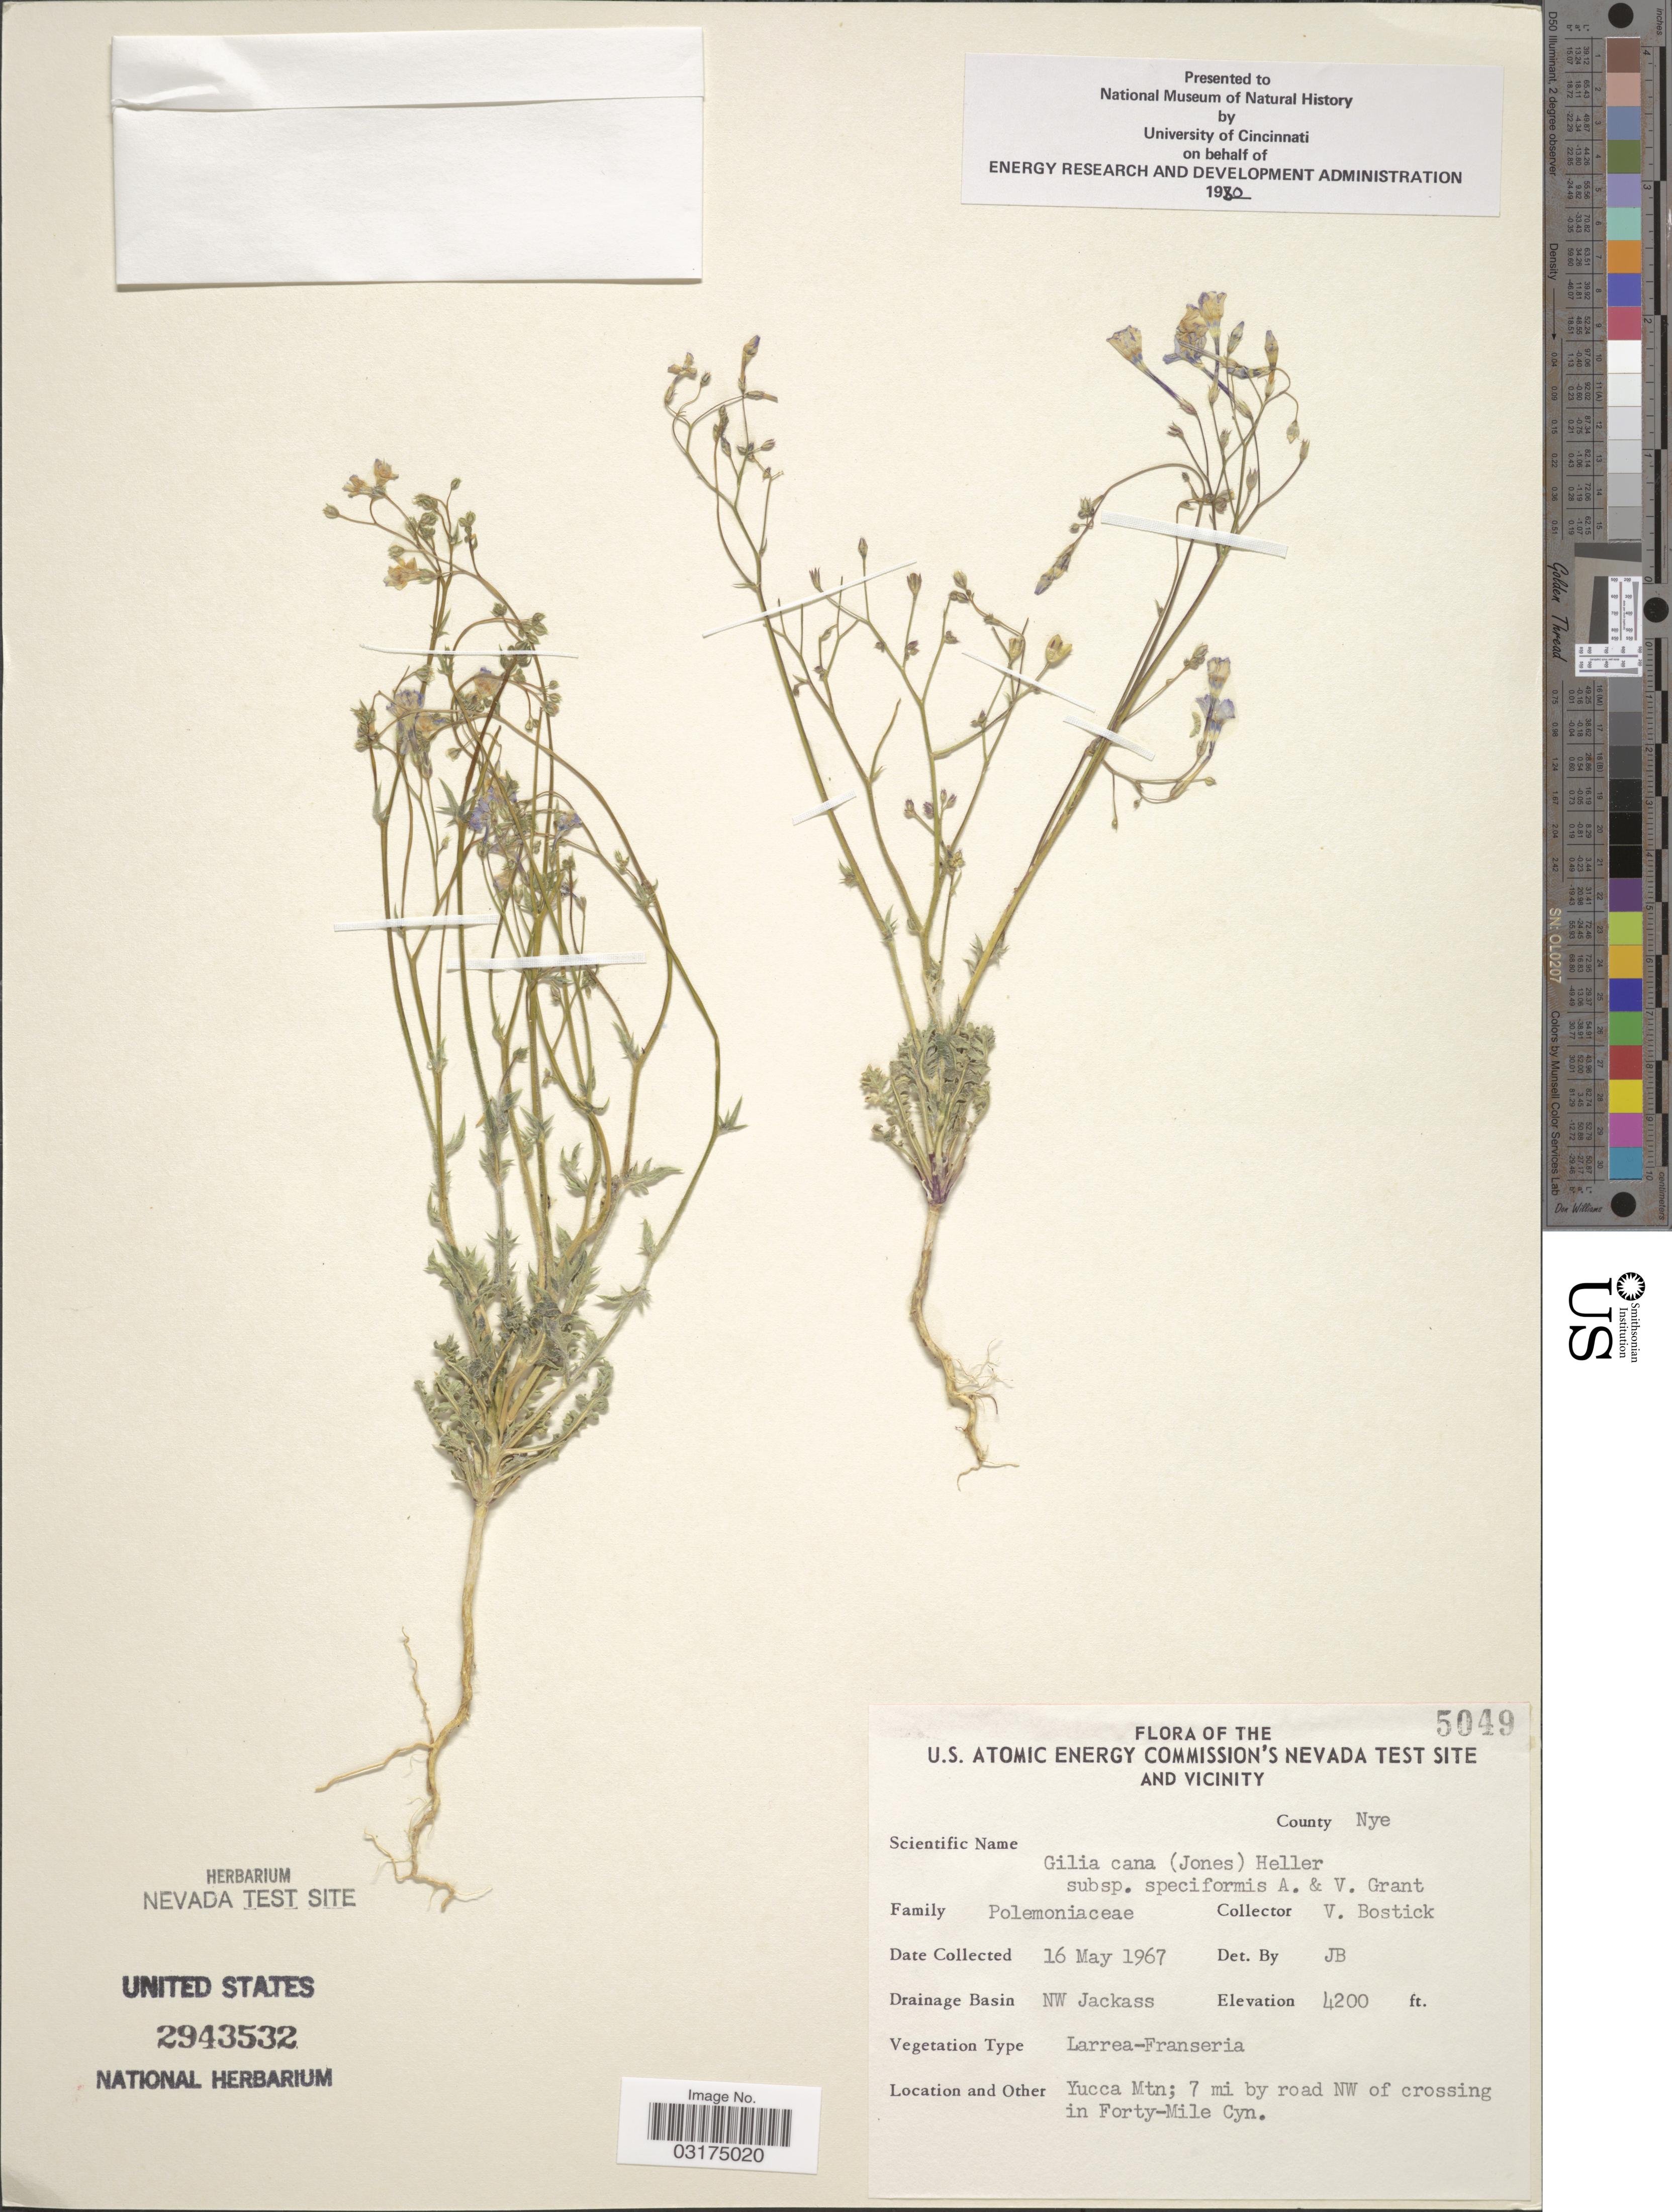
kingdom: Plantae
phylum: Tracheophyta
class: Magnoliopsida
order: Ericales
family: Polemoniaceae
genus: Gilia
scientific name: Gilia cana subsp. speciformis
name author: A.D. Grant & V.E. Grant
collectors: V. Bostick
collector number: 5049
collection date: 1967-05-16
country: United States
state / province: Nevada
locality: The U. S. Atomic Energy Commission's Nevada Test Site and Vicinity. County Nye. Drainage Basin NW Jackass. Yucca Mtn; 7 mi by road NW of crossing in Forty-Mile Cyn.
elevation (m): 1280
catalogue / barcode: US 2943532